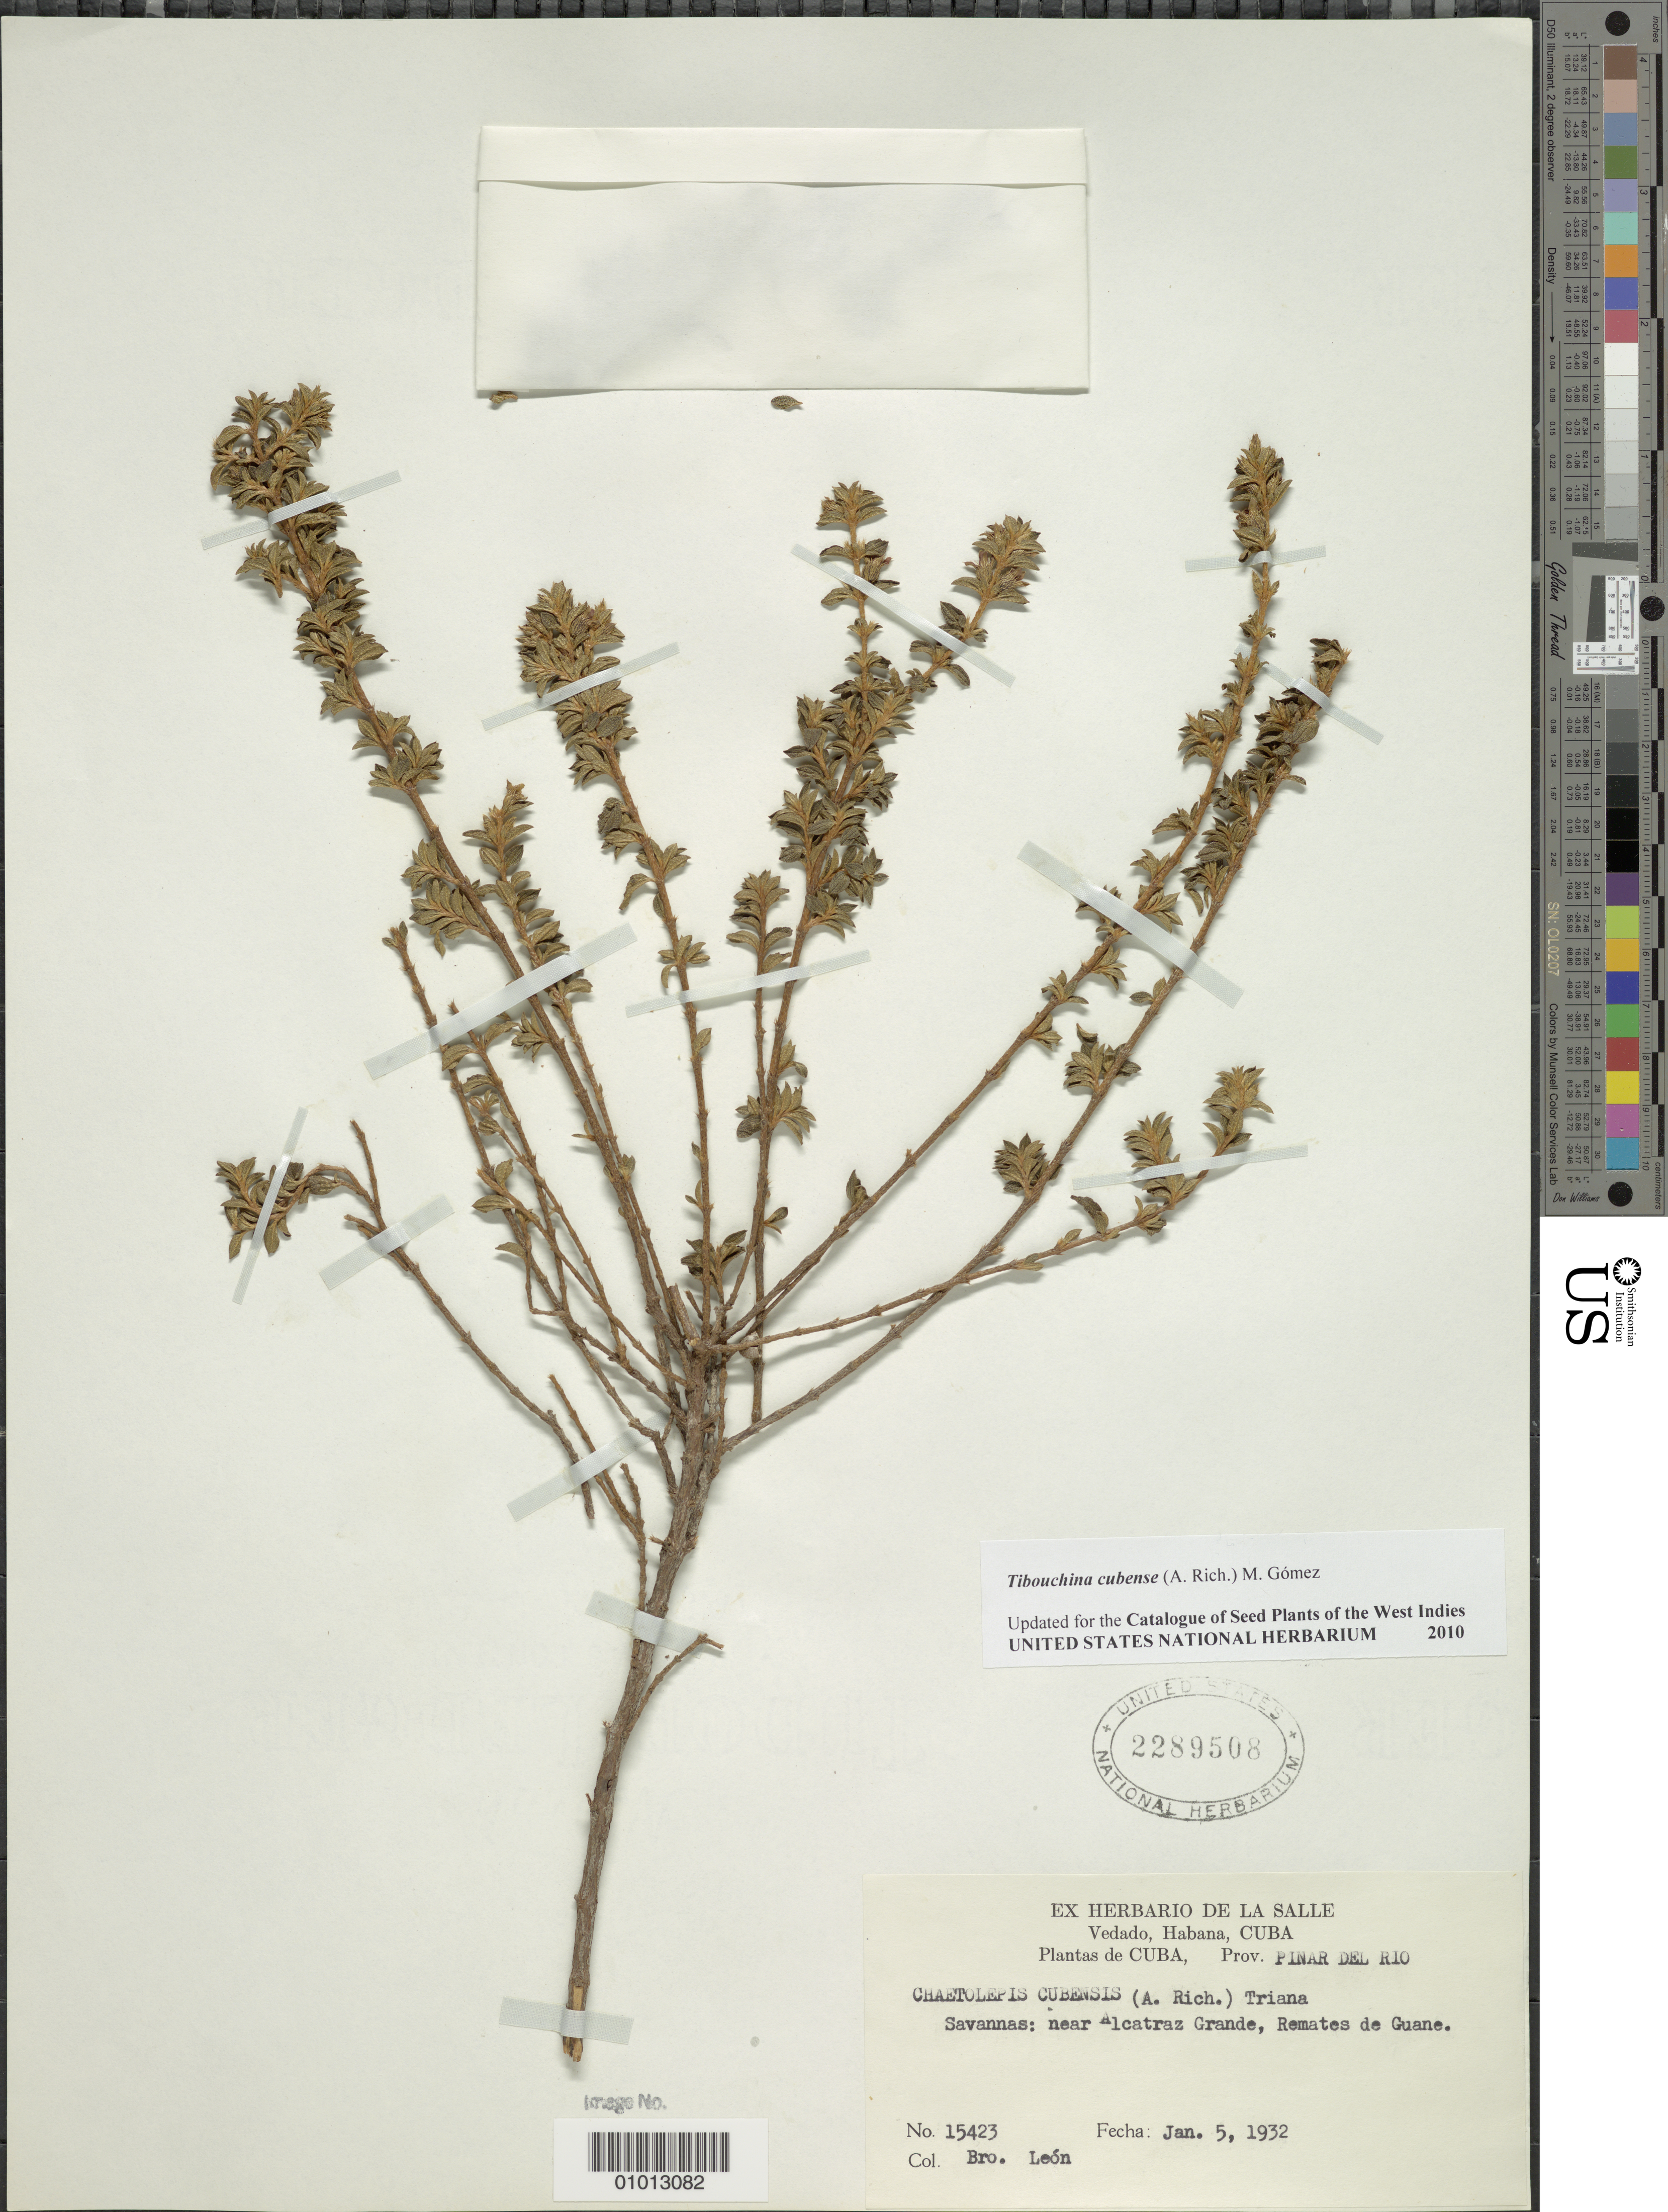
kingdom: Plantae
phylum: Tracheophyta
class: Magnoliopsida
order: Myrtales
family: Melastomataceae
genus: Arthrostemma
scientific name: Arthrostemma cubense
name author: A. Rich.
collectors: Bro. León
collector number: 15423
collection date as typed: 05 Jan 1932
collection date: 1932-01-05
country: Cuba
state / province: Pinar del Rio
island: Cuba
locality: Near Alcatraz Grande, Remates de Guane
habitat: Savannas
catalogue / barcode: US 2289508